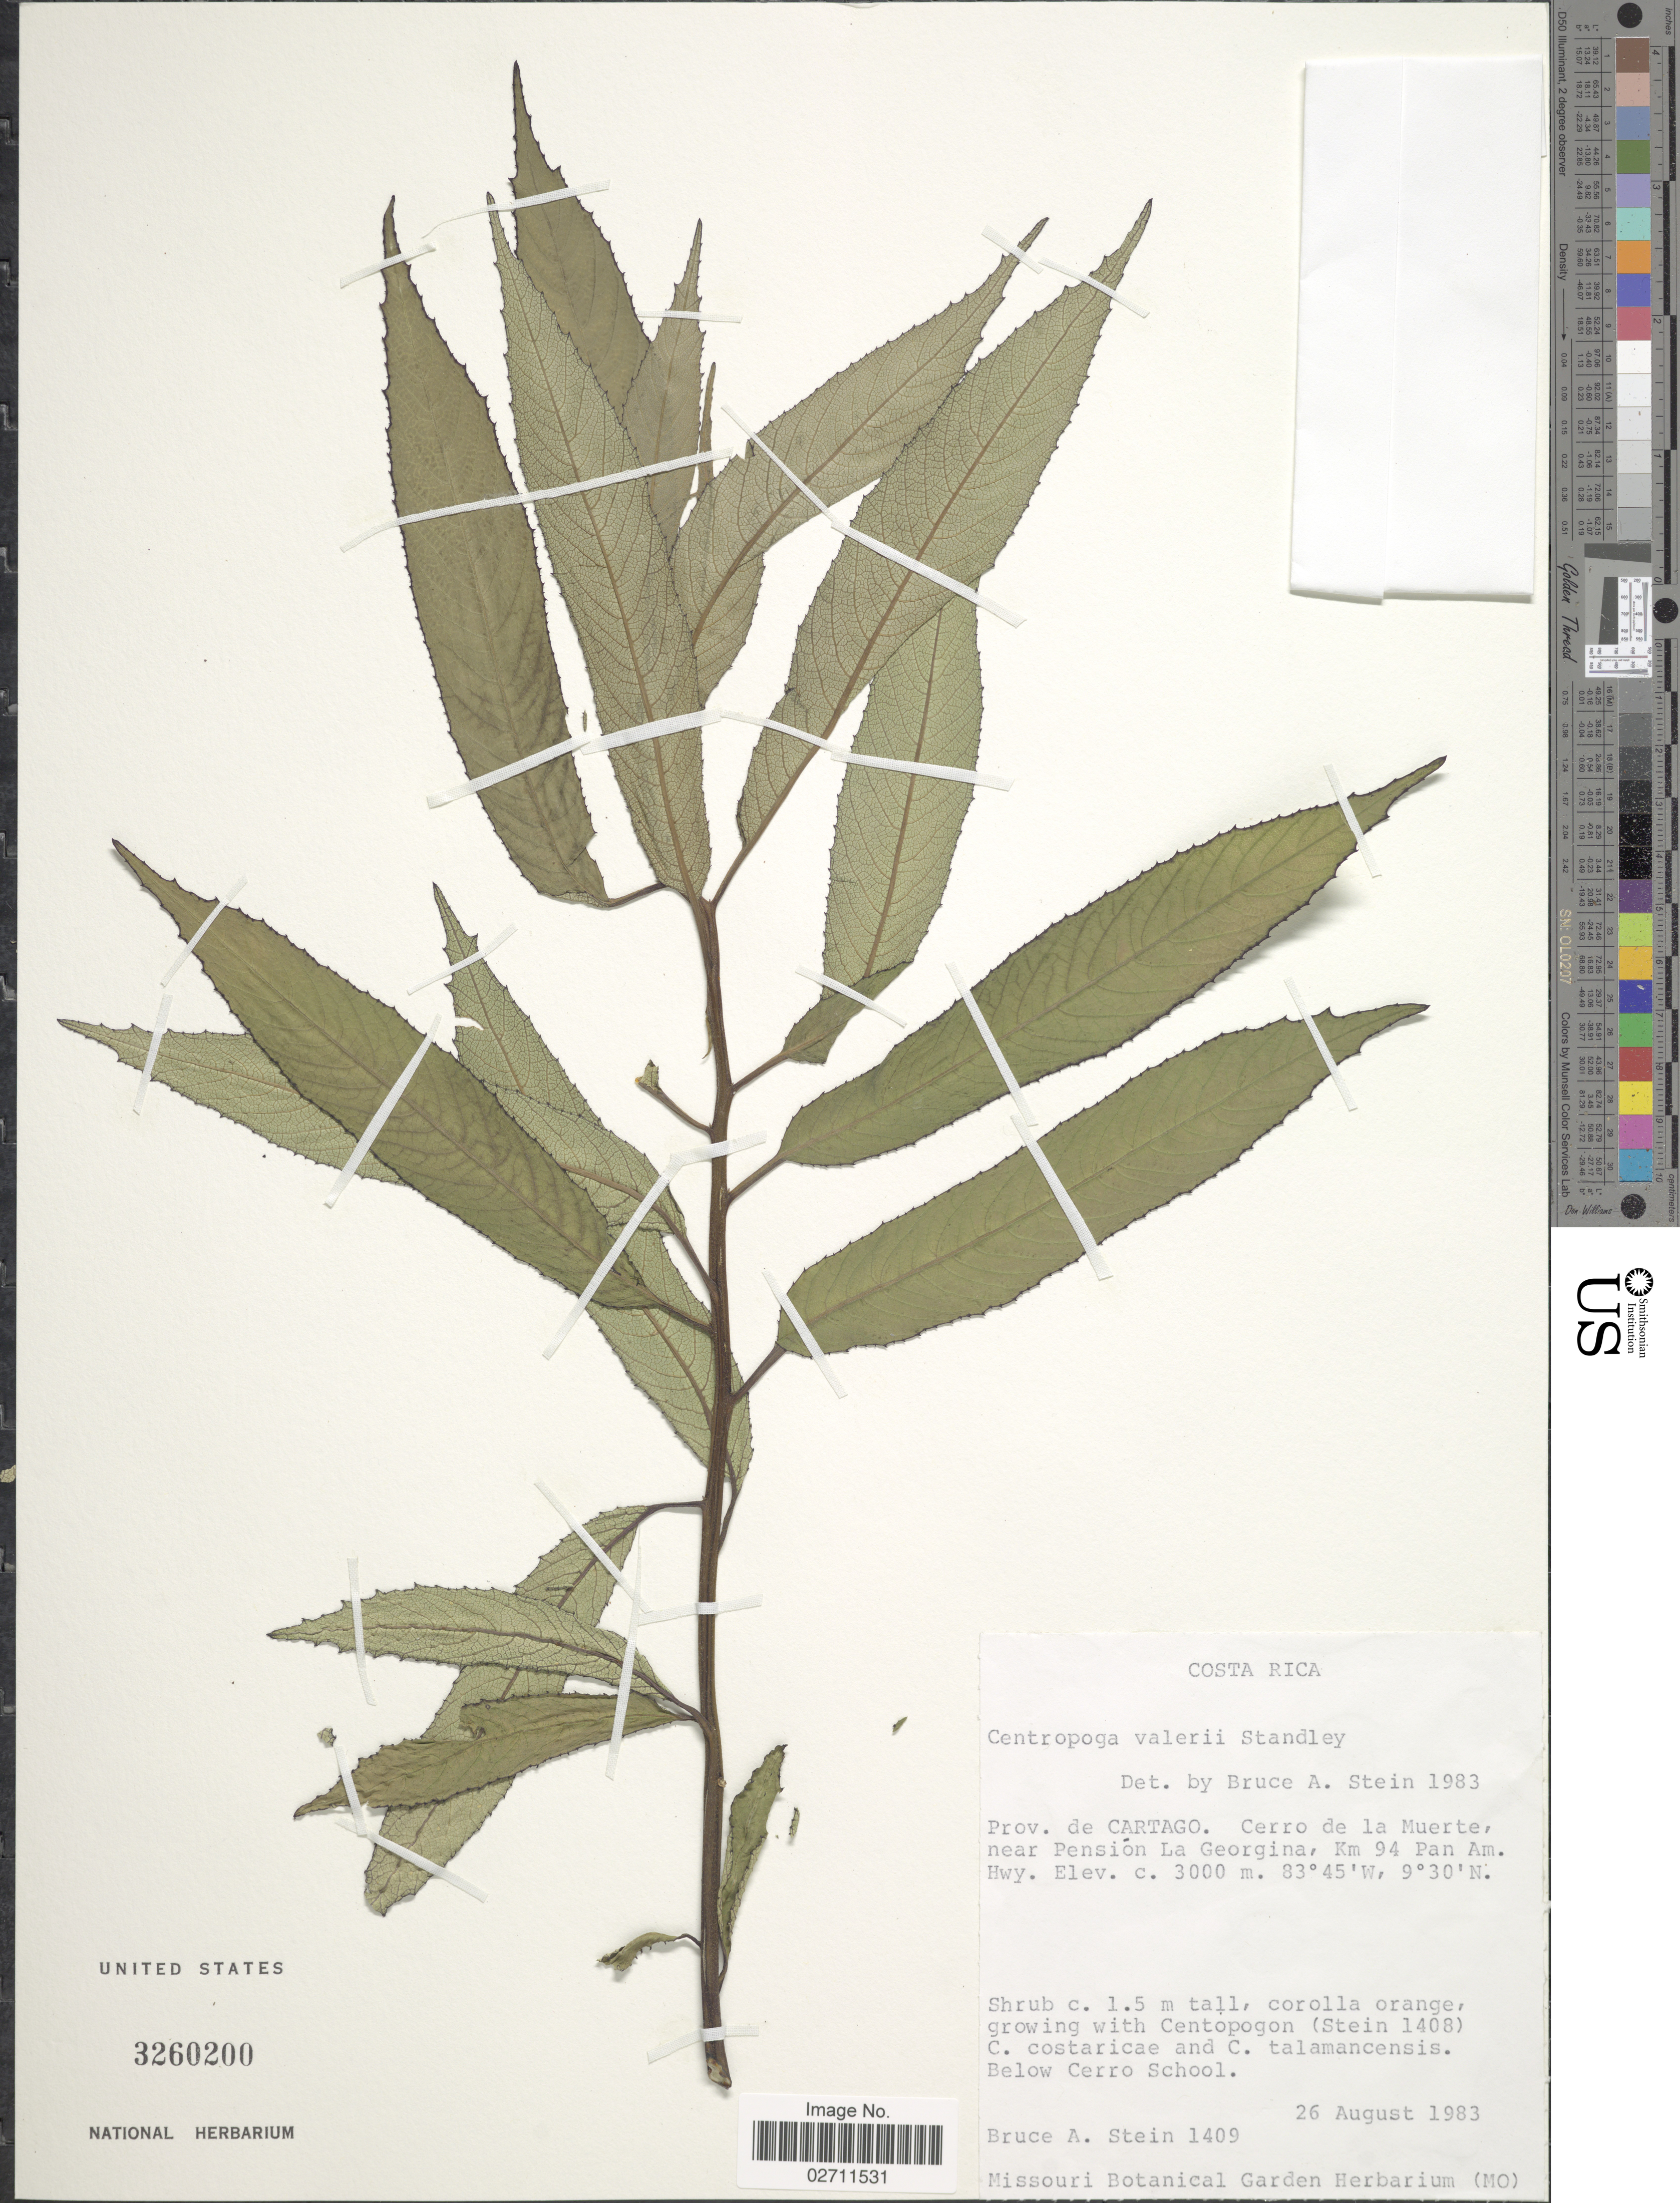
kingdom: Plantae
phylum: Tracheophyta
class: Magnoliopsida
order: Asterales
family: Campanulaceae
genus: Centropogon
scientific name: Centropogon valerii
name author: Standl.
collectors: B. A. Stein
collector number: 1409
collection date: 1983-08-26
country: Costa Rica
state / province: Cartago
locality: Cerro de la Muerte, near Pension La Georgina, Km 94 Pan. Am. Hwy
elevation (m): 3000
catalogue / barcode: US 3260200